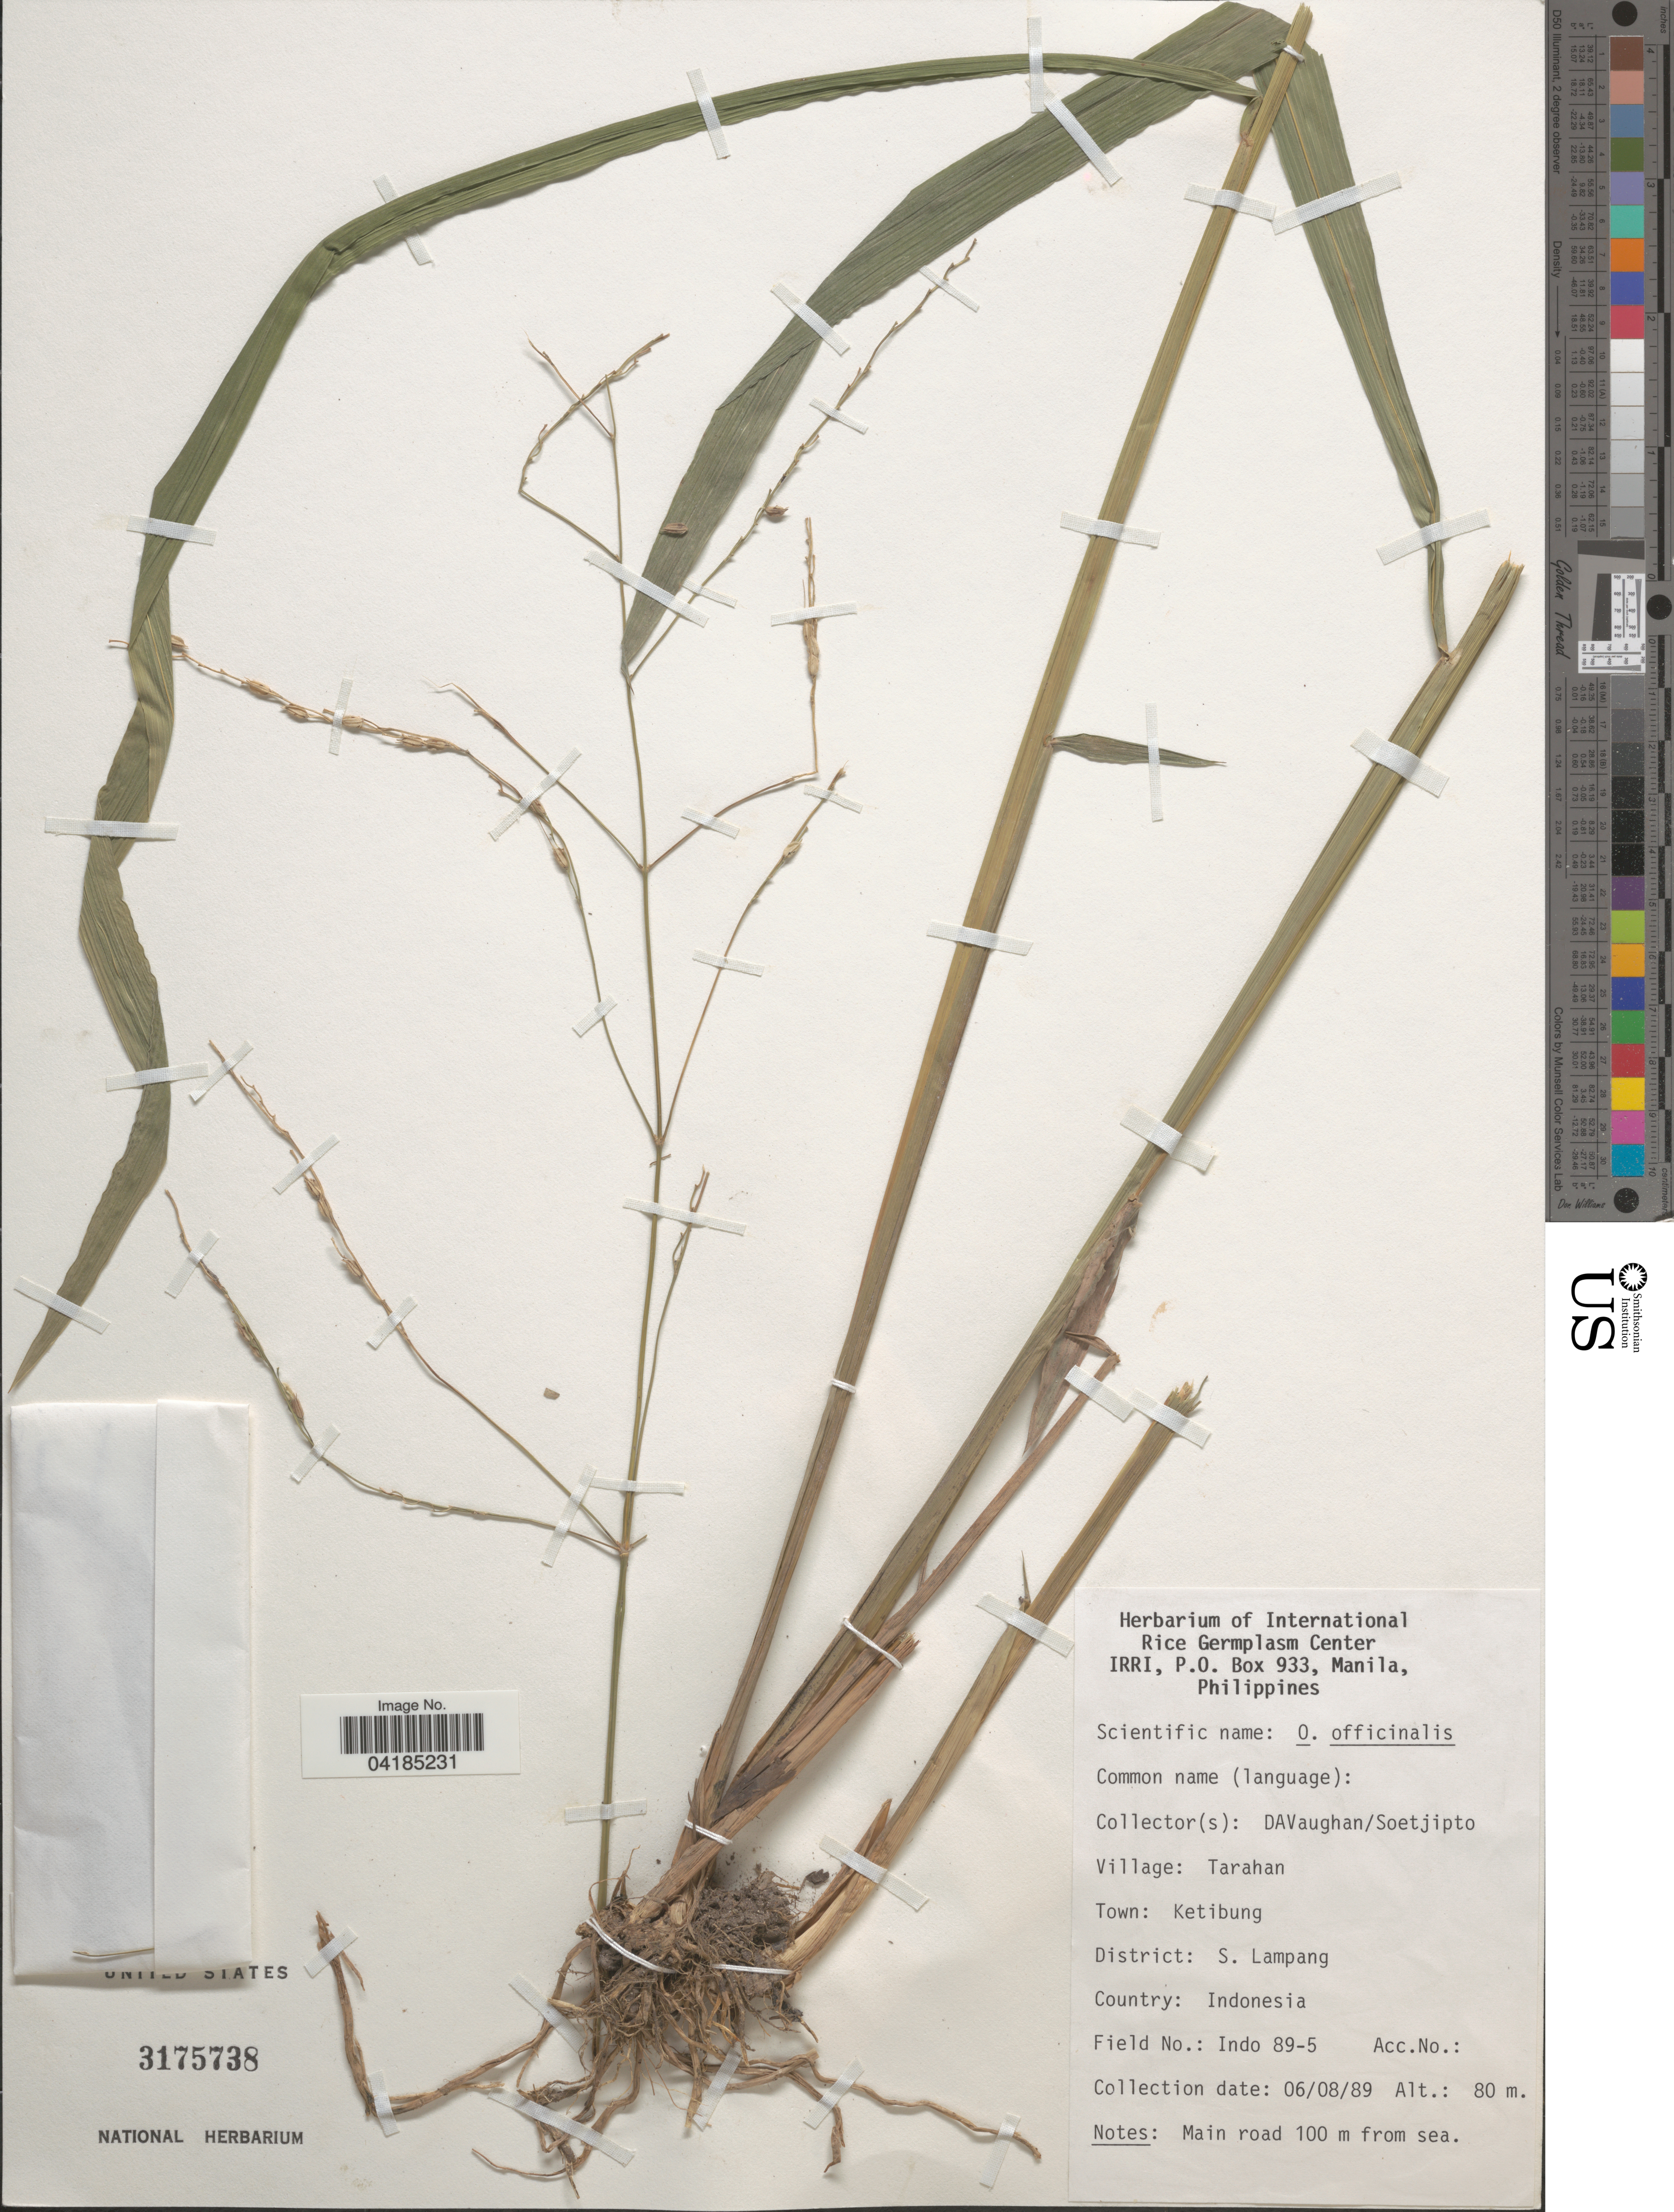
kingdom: Plantae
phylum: Tracheophyta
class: Liliopsida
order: Poales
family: Poaceae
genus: Oryza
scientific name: Oryza officinalis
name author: Wall.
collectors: D. Vaughan & -. Soetjipto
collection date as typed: Transcribed d/m/y: 6/8/89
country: Indonesia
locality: Village: Tarahan. Town: Ketibung. District: S. Lampang. Field No.: Indo 89-5.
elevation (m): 80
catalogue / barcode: US 3175738